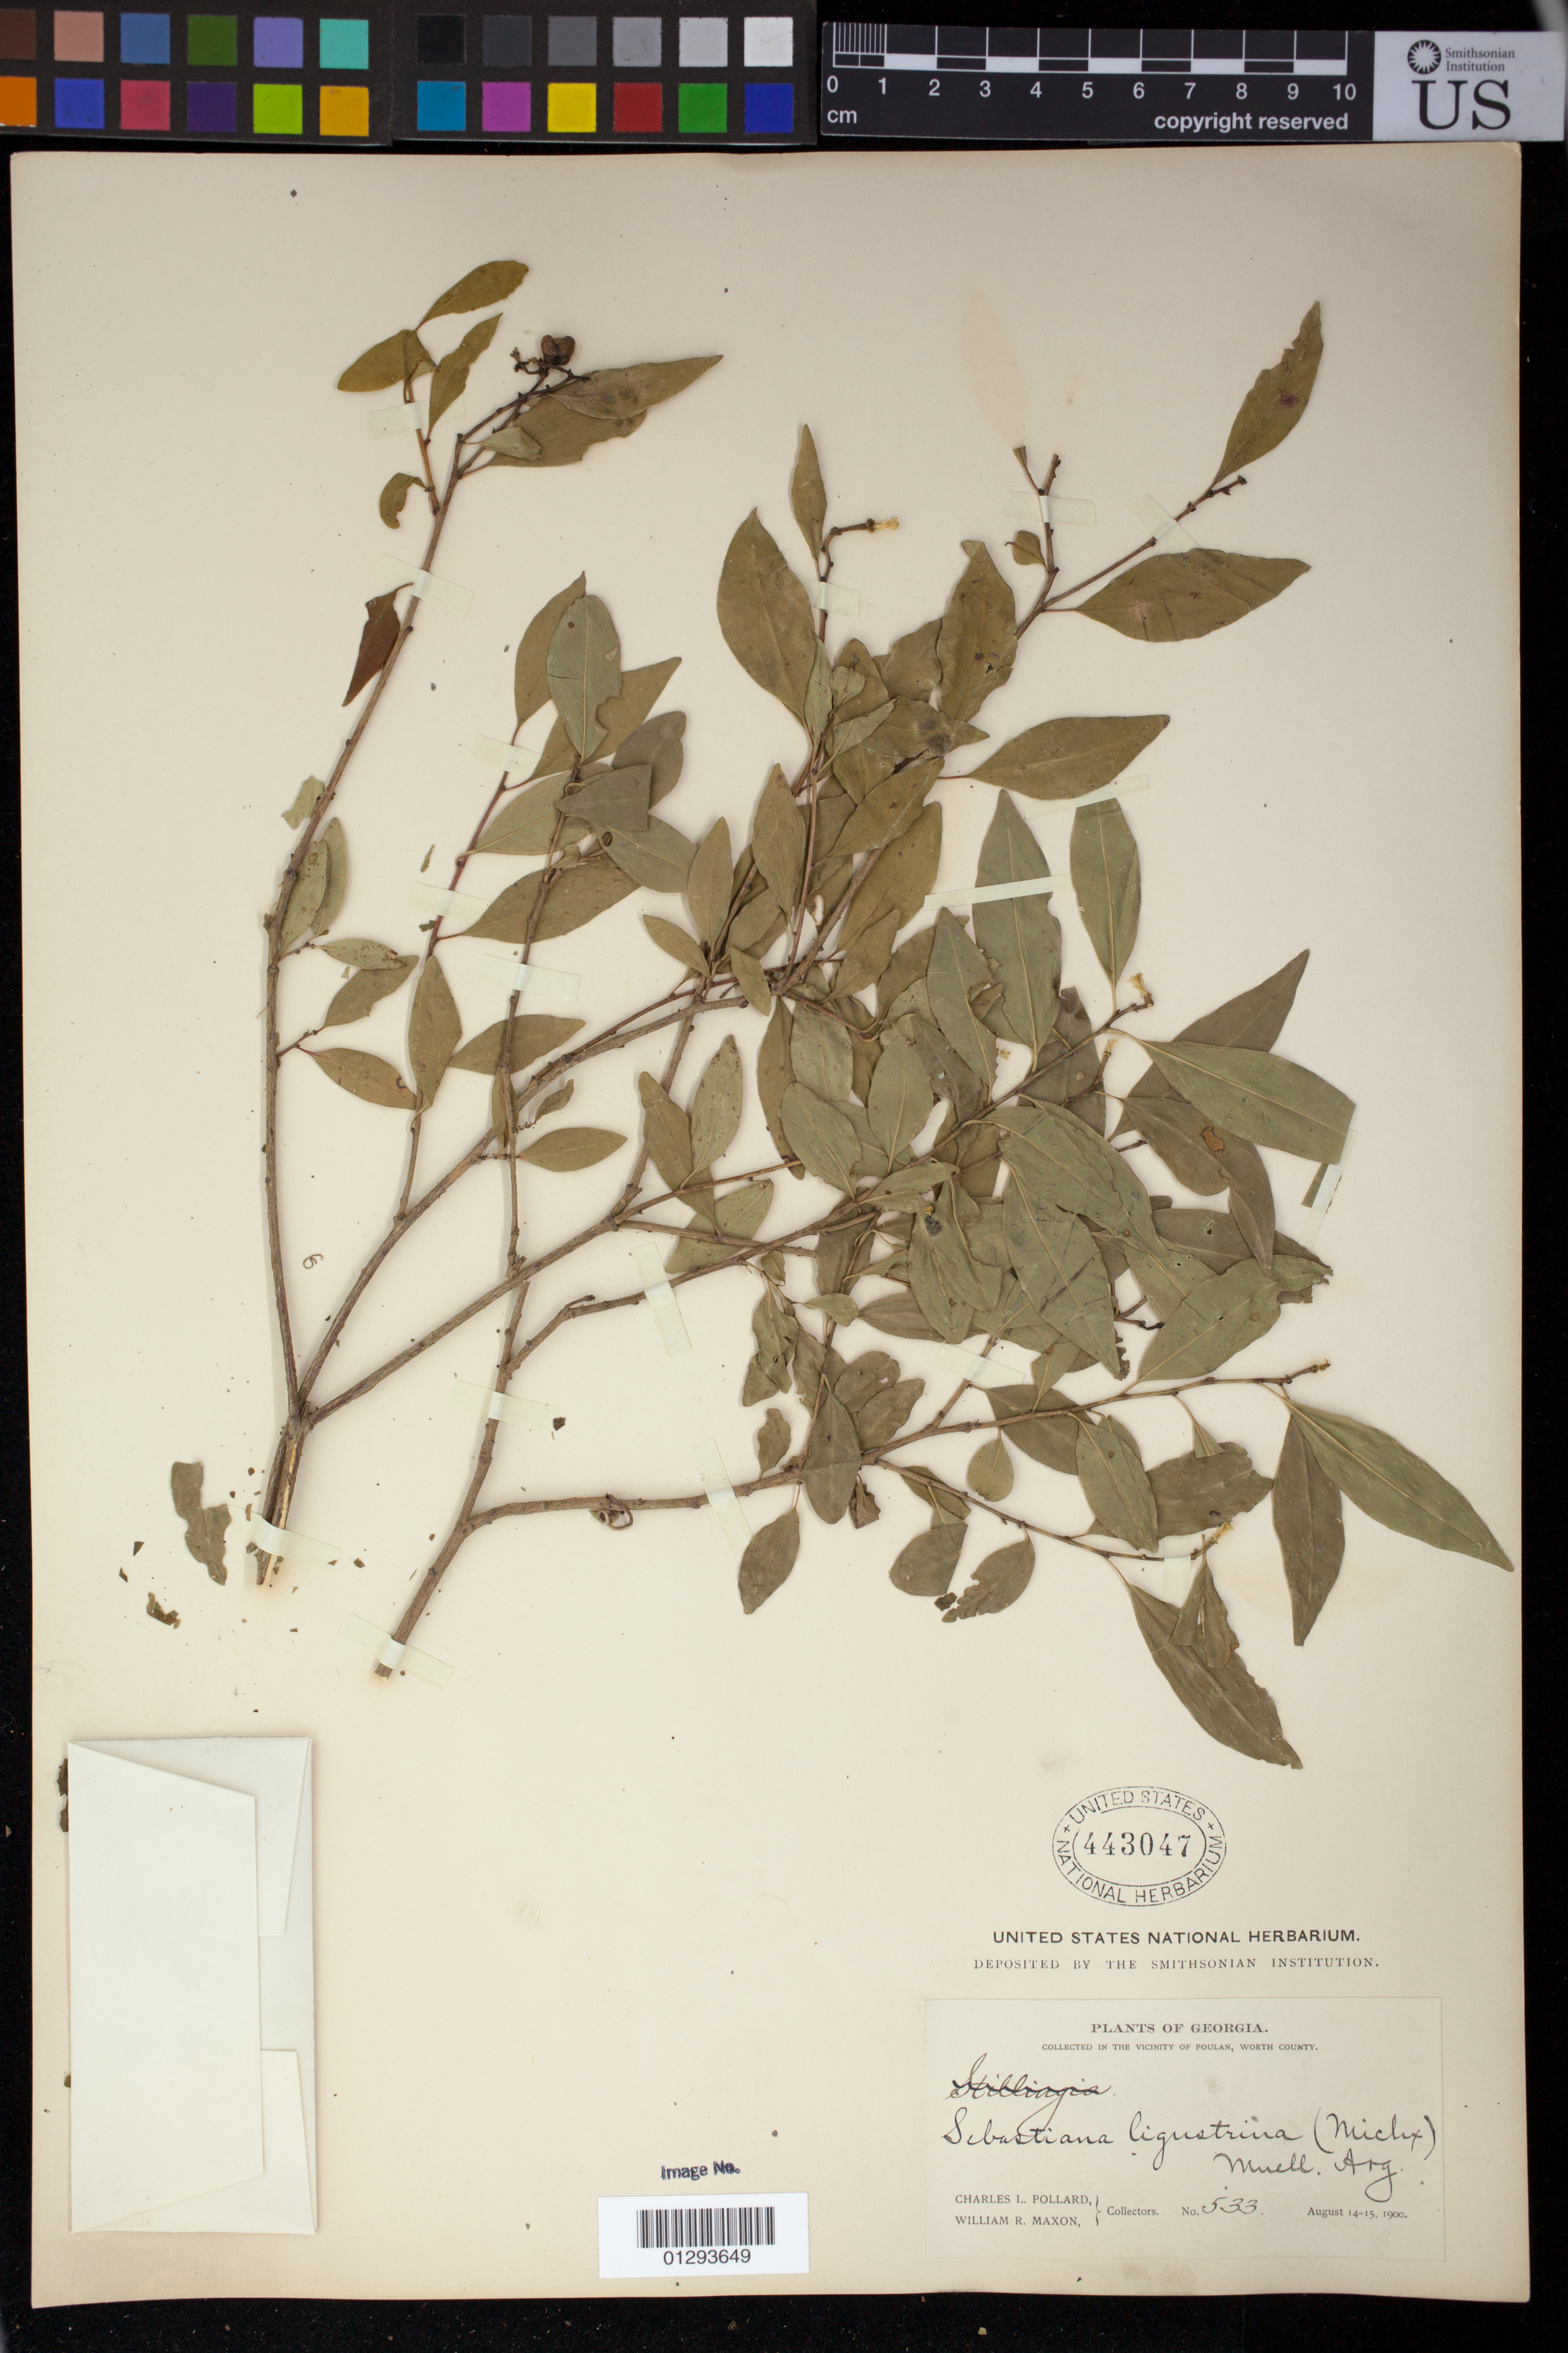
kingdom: Plantae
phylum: Tracheophyta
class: Magnoliopsida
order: Malpighiales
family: Euphorbiaceae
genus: Sebastiania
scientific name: Sebastiania fruticosa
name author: (Bartram) Fernald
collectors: C. L. Pollard & W. R. Maxon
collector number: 533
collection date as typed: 14 Aug 1900 to 15 Aug 1900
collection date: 1900-08-14/1900-08-15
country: United States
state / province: Georgia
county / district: Worth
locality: Poulan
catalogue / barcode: US 443047